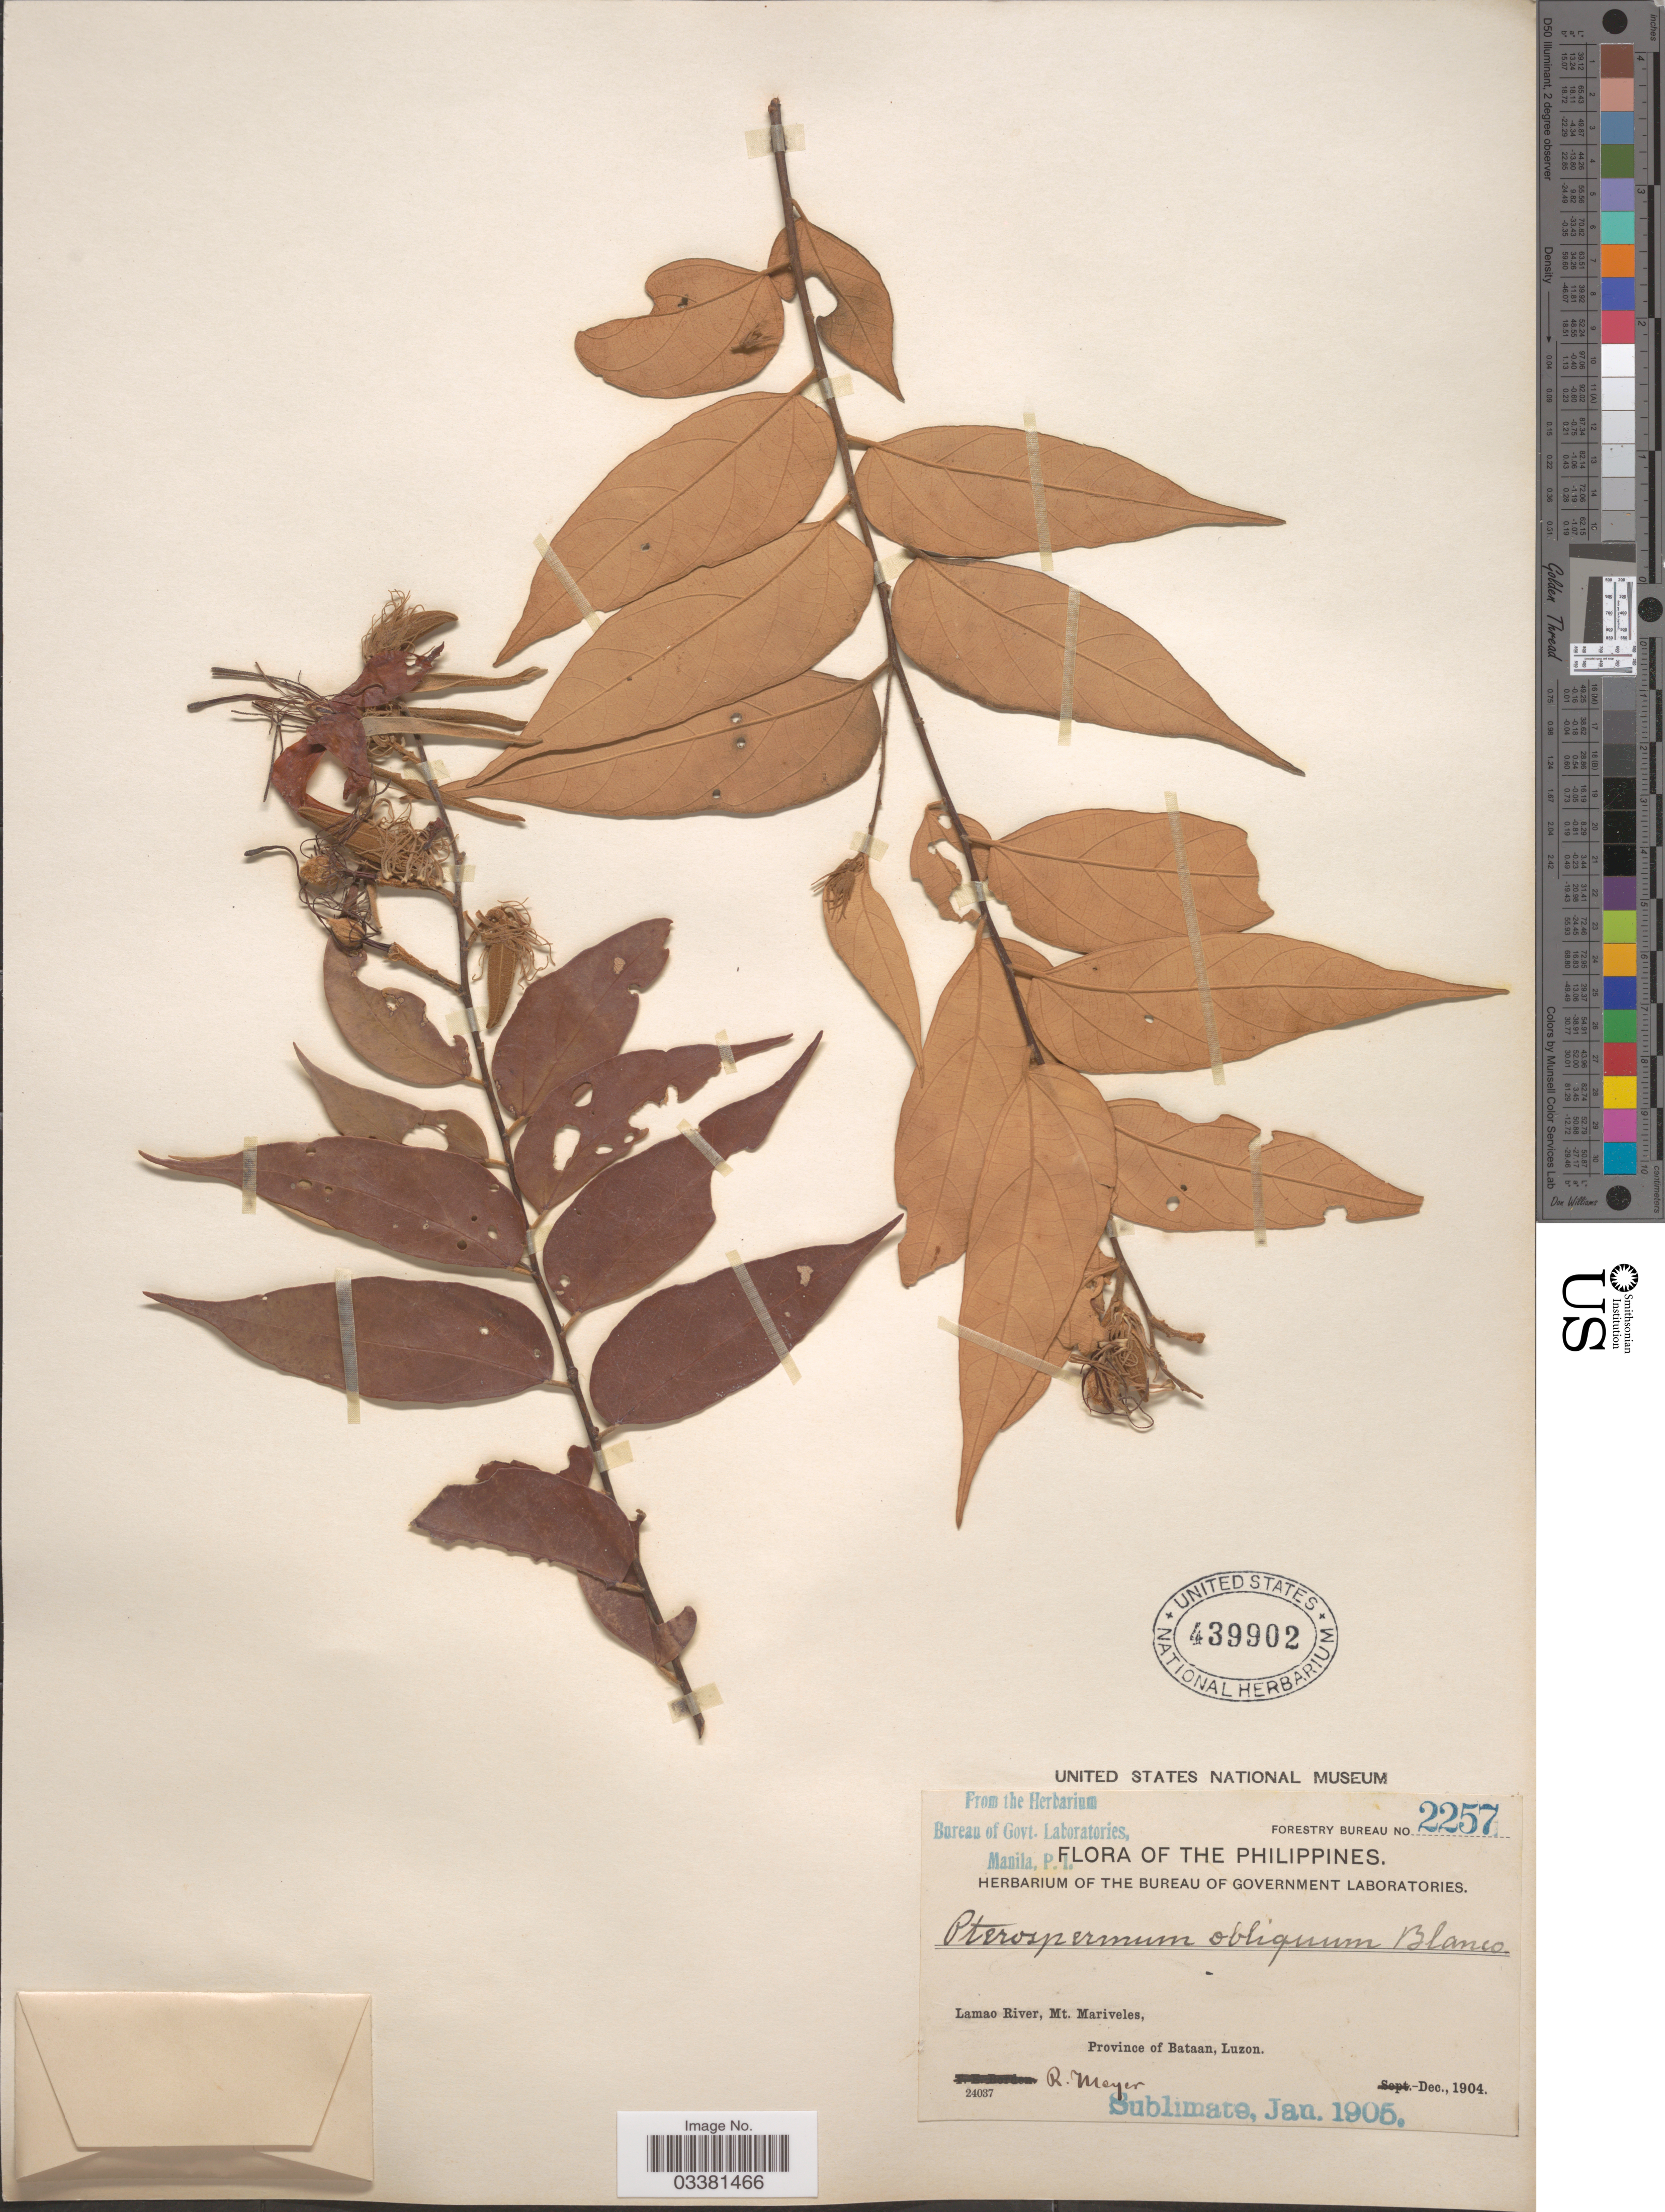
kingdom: Plantae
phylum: Tracheophyta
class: Magnoliopsida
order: Malvales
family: Malvaceae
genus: Pterospermum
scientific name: Pterospermum obliquum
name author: Blanco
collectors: R. Meyer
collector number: Forestry Bureau 2257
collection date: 1904-12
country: Philippines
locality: Lamao River, Mt. Mariveles, Province of Bataan, Luzon.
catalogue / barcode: US 439902